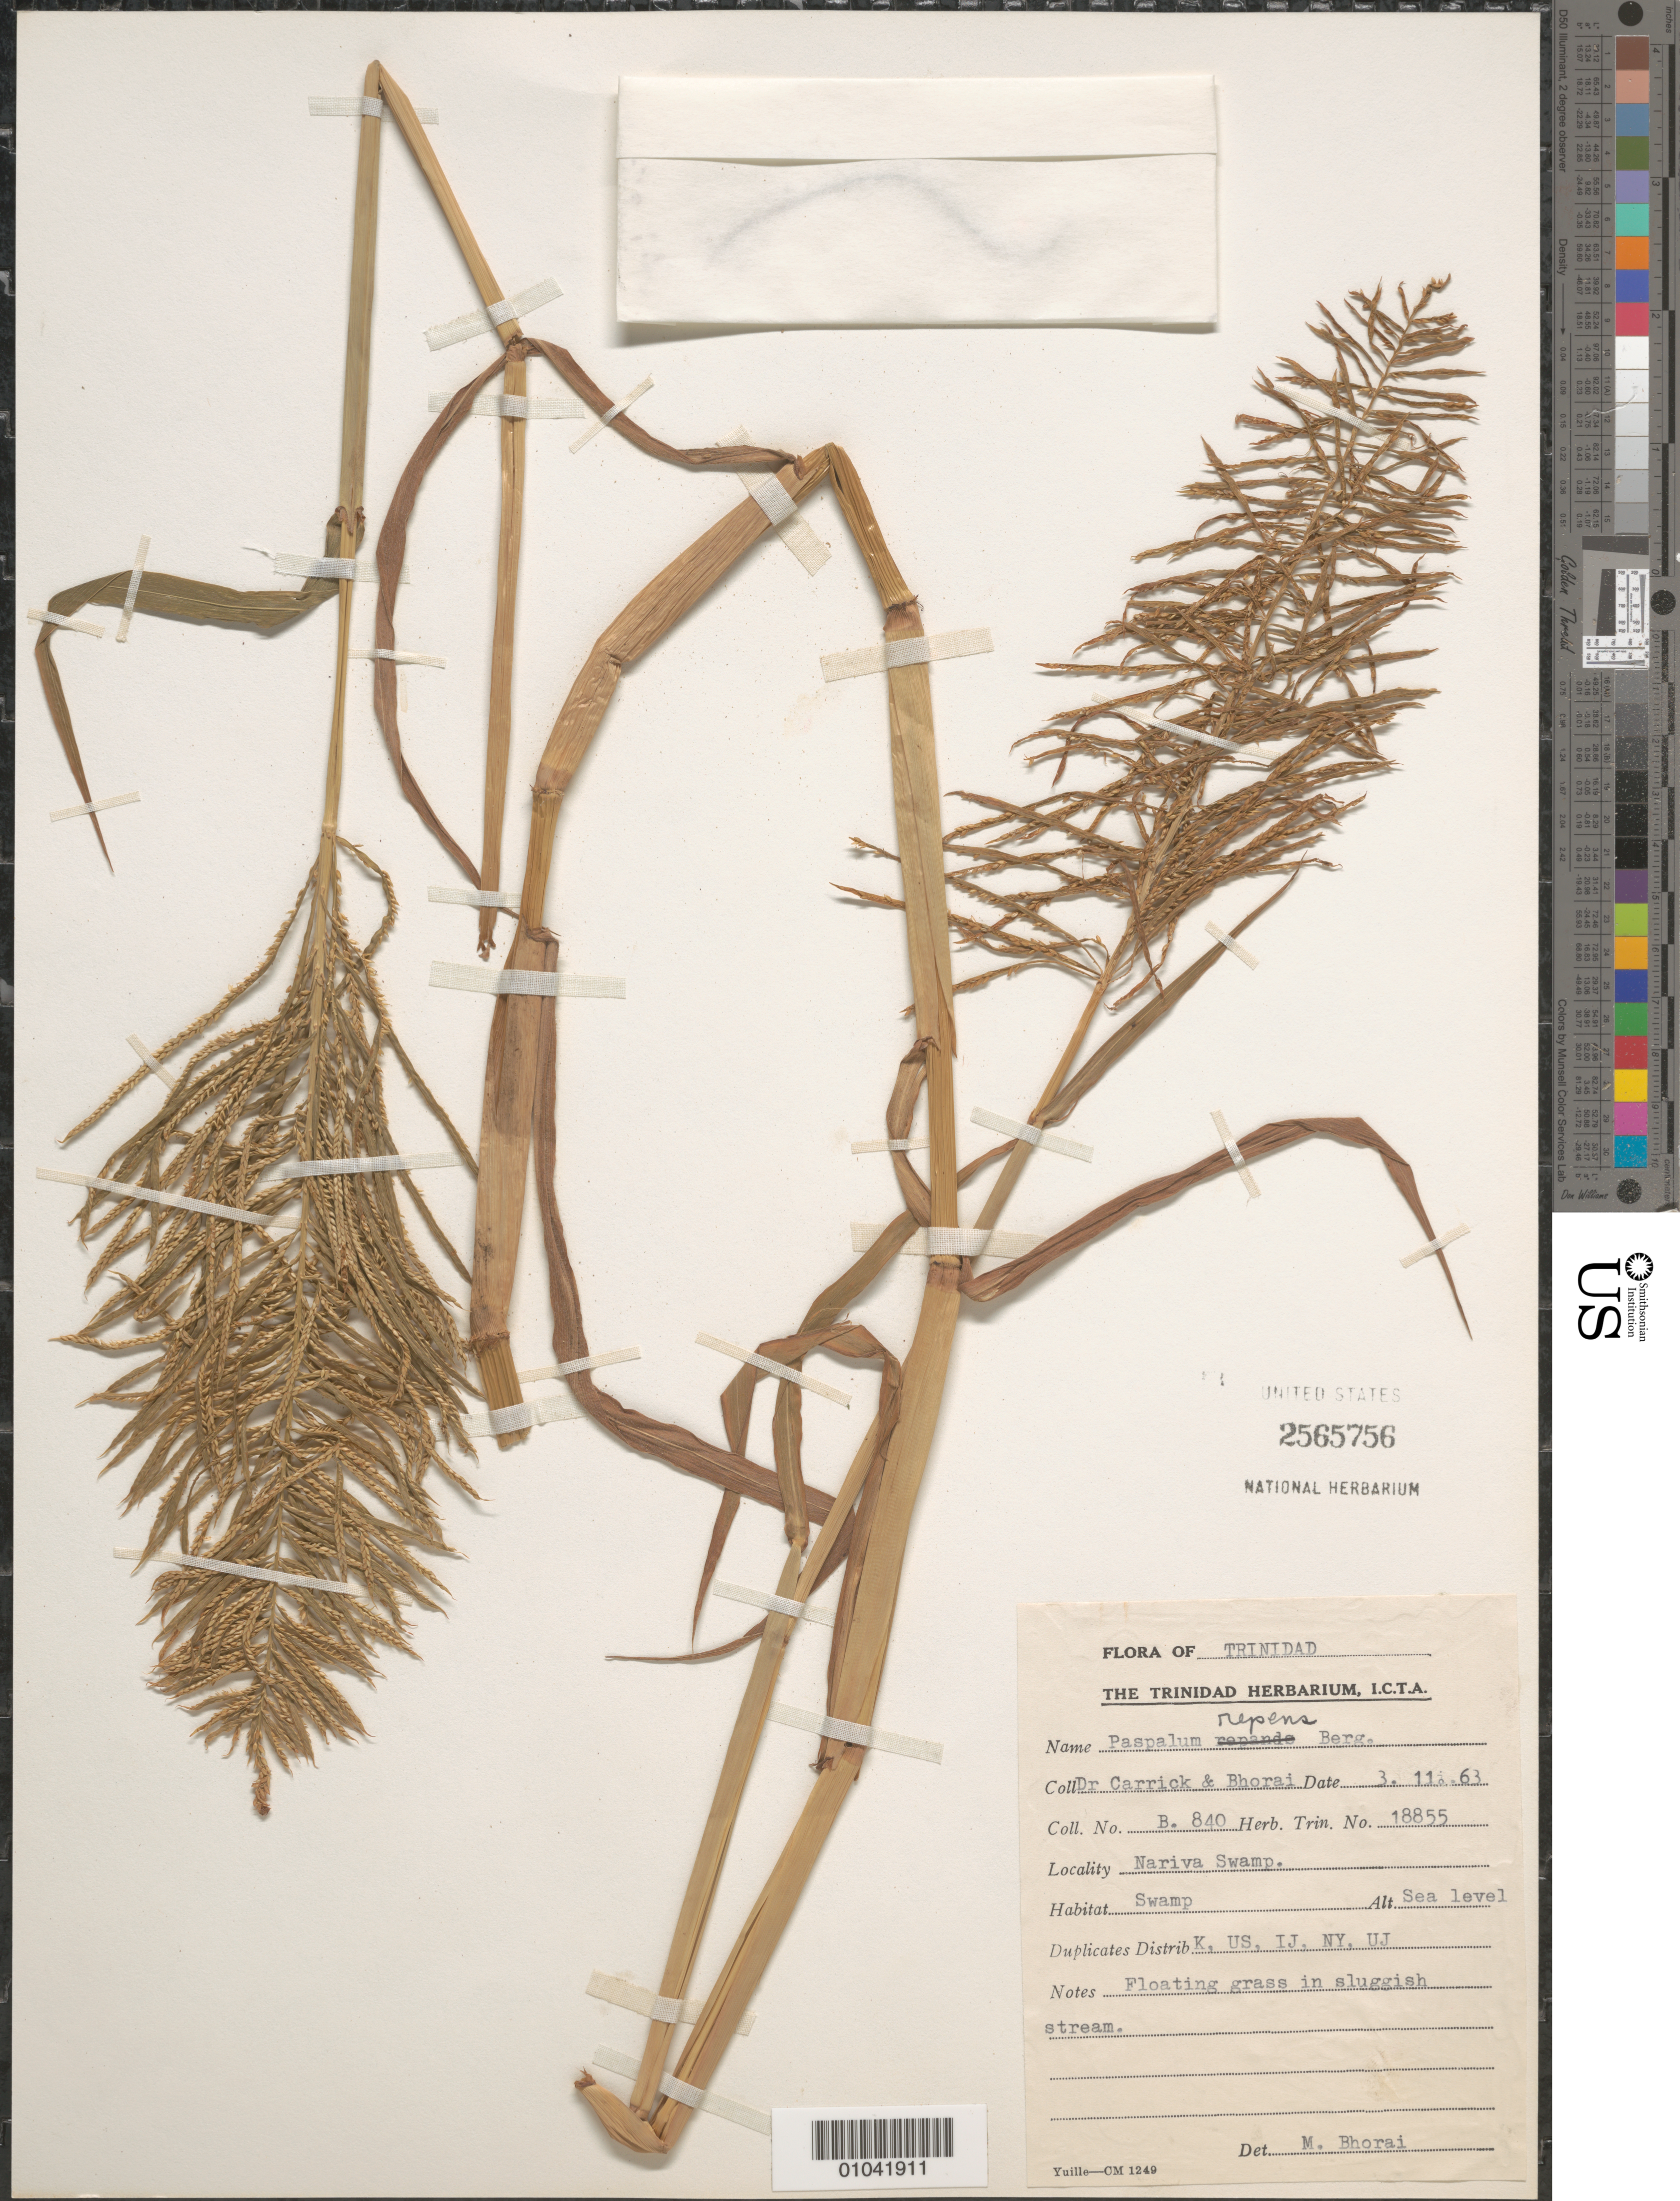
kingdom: Plantae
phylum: Tracheophyta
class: Liliopsida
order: Poales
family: Poaceae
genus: Paspalum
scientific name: Paspalum repens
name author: P.J. Bergius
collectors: J. Carrick & M. Bhorai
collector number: B. 840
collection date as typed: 03 Nov 1963 or 11 Mar 1963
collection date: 1963-03-11 or 1963-11-03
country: Trinidad and Tobago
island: Trinidad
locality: Nariva Swamp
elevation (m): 0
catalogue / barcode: US 2565756